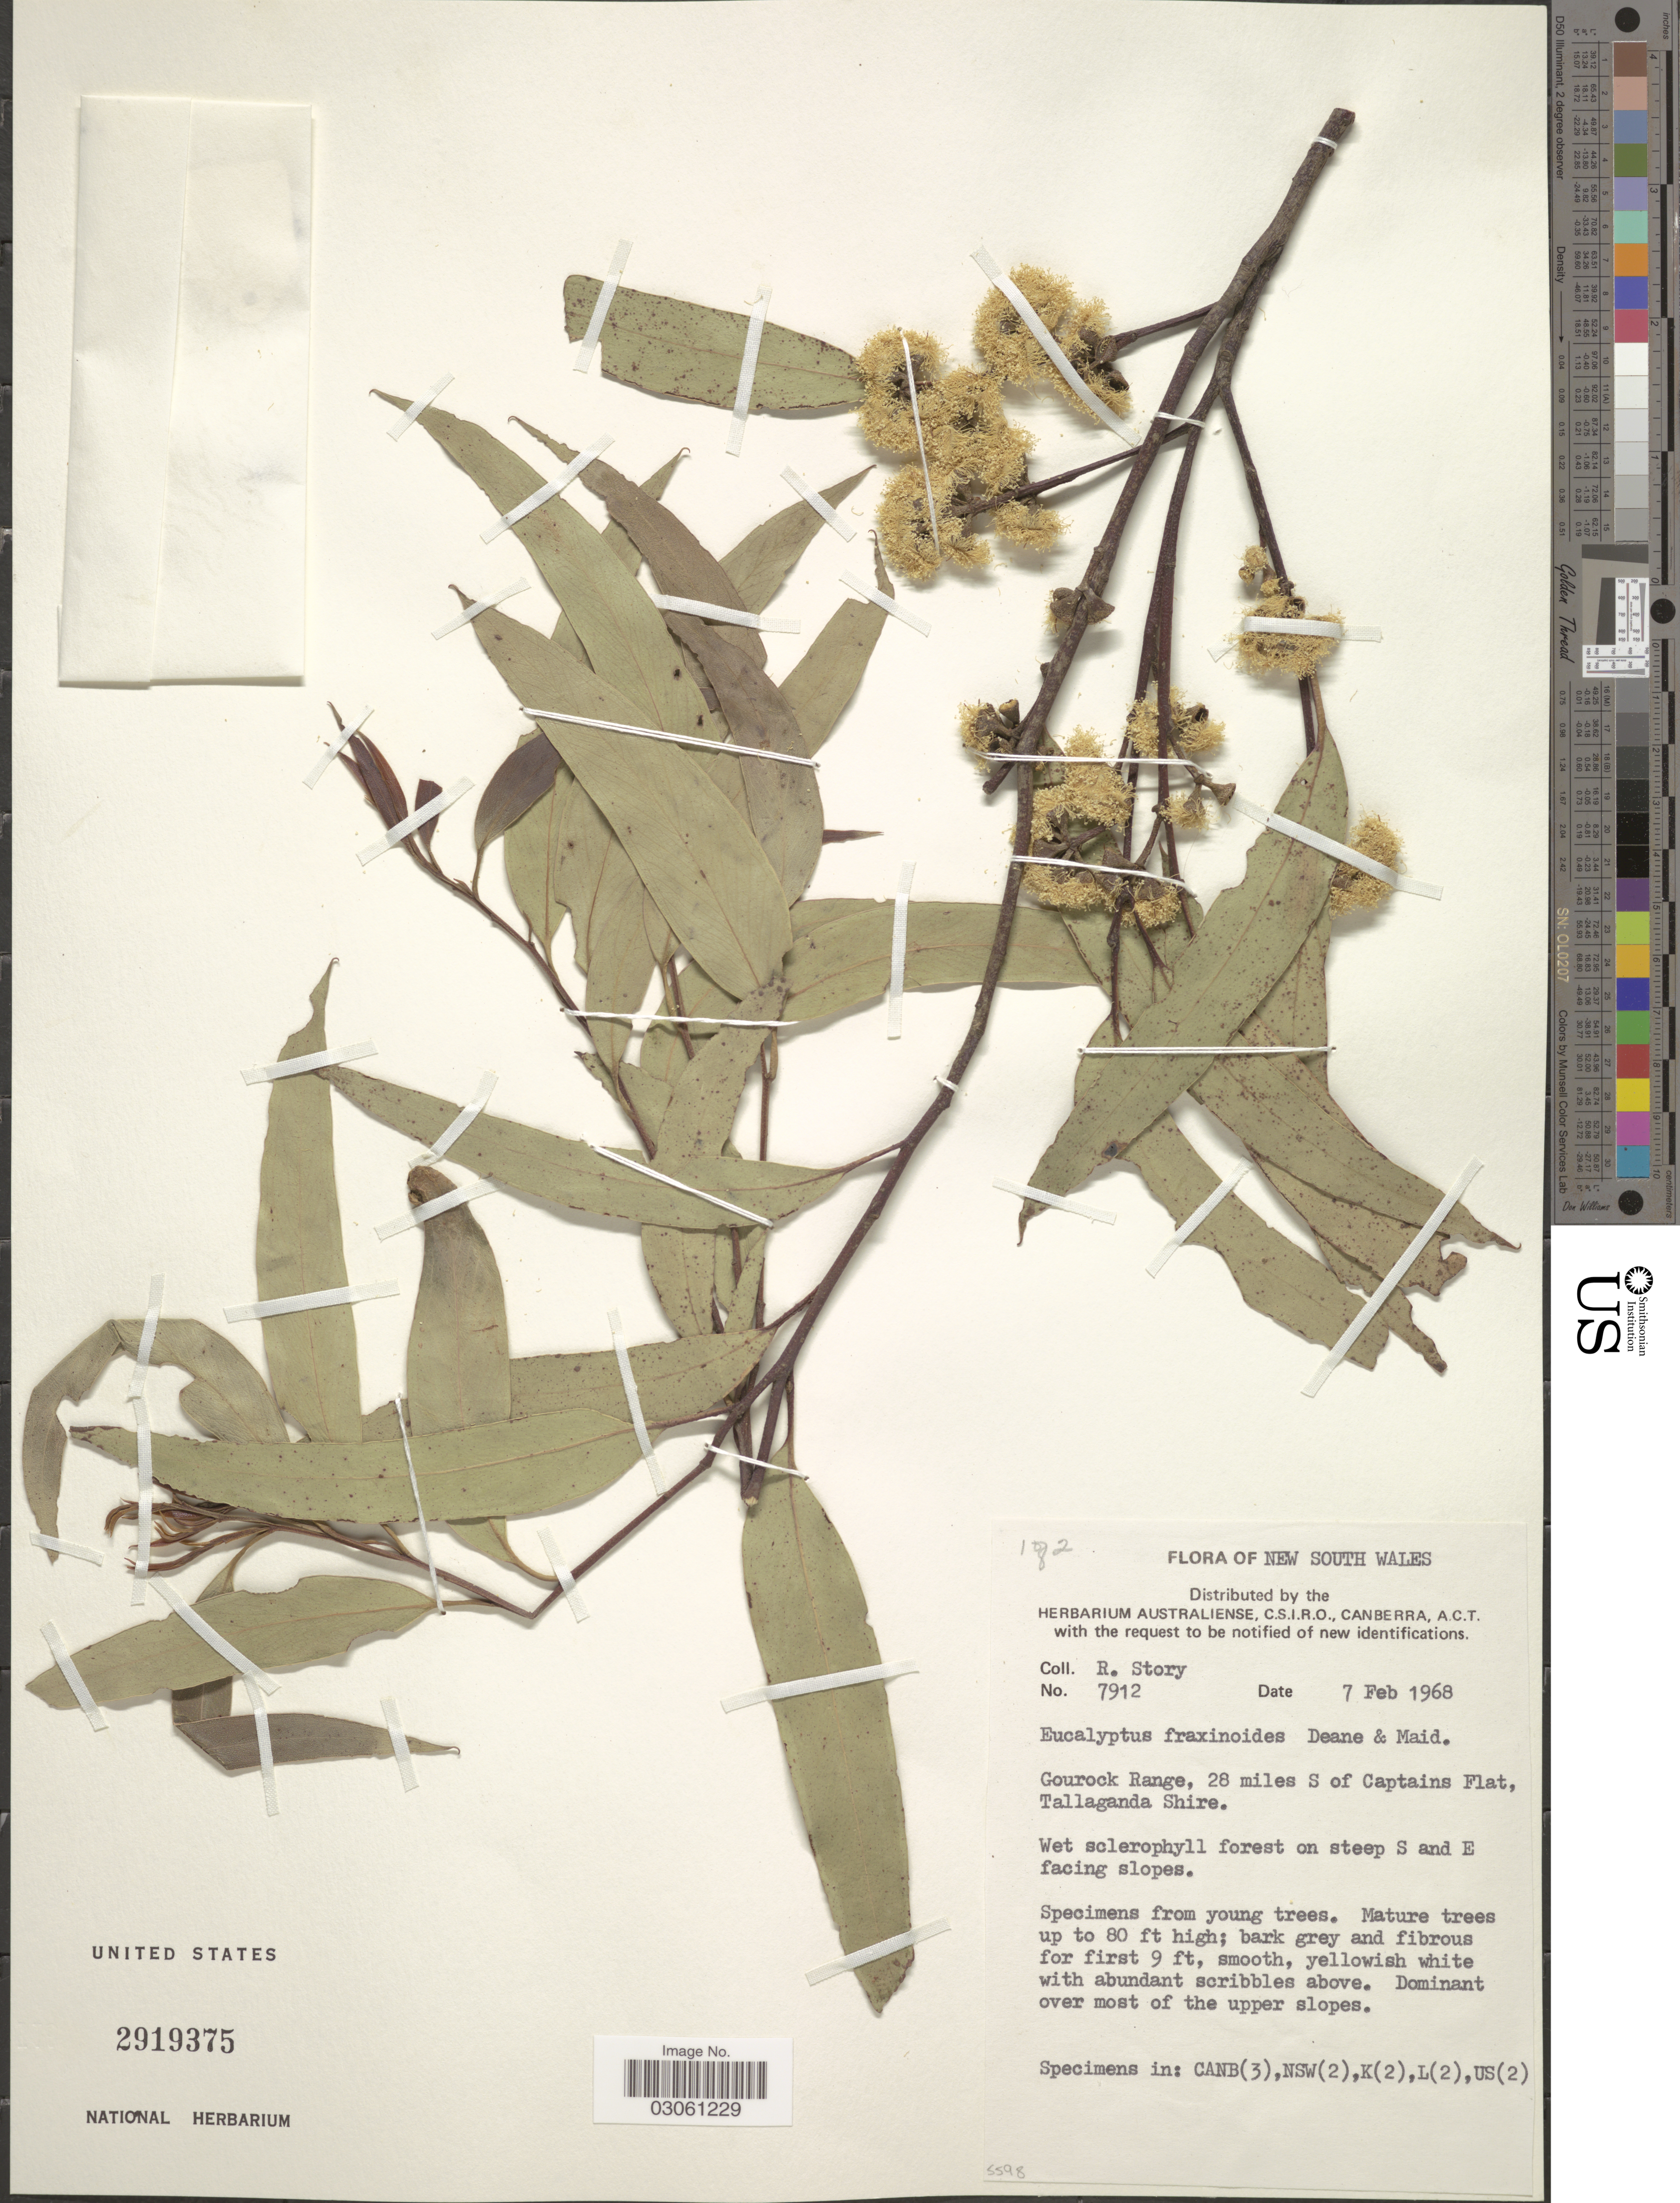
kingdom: Plantae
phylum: Tracheophyta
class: Magnoliopsida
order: Myrtales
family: Myrtaceae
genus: Eucalyptus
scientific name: Eucalyptus fraxinoides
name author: H. Deane & Maiden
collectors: R. Story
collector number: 7912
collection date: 1968-02-07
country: Australia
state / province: New South Wales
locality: Gourock Range, 28 miles S of Captains Flat, Tallaganda Shire. Wet sclerophyll forest on steep S and E facing slopes.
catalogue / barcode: US 2919375